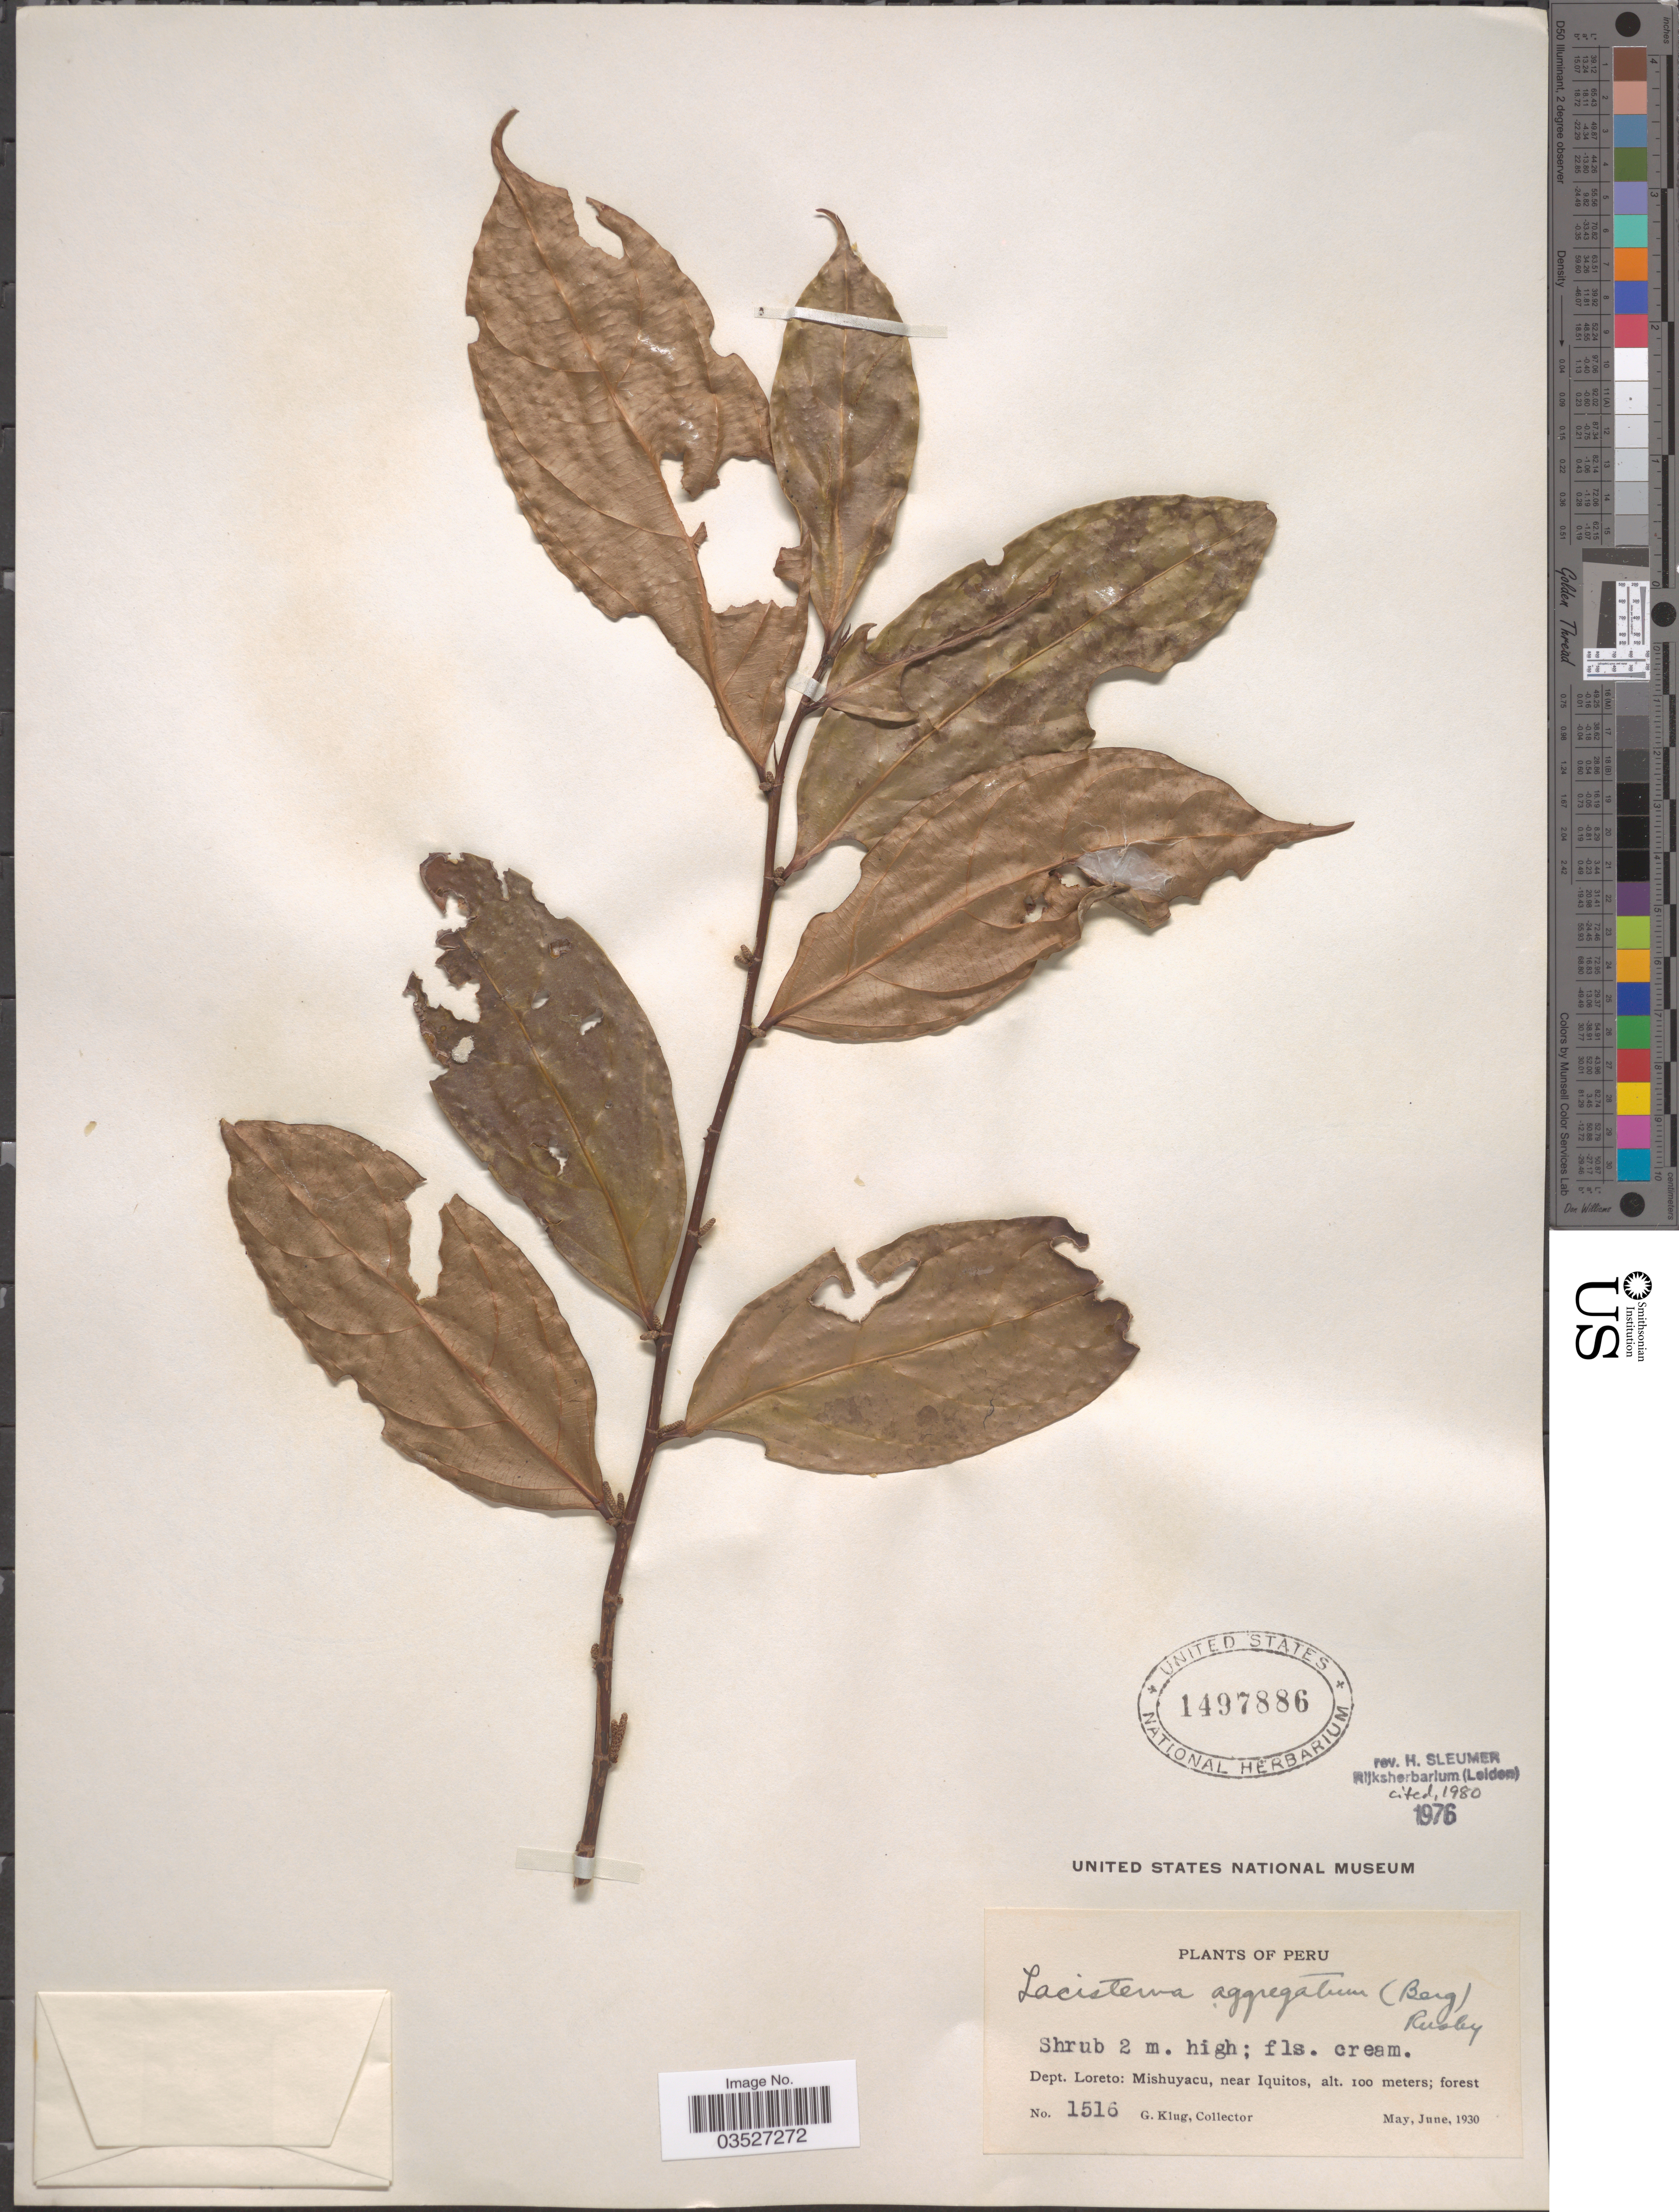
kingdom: Plantae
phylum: Tracheophyta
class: Magnoliopsida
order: Malpighiales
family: Lacistemataceae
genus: Lacistema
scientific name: Lacistema aggregatum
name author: (P.J. Bergius) Rusby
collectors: G. Klug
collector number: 1516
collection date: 1930-05/1930-06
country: Peru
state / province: Loreto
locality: Dept. Loreto: Mishuyacu, near Iquitos.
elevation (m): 100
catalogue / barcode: US 1497886